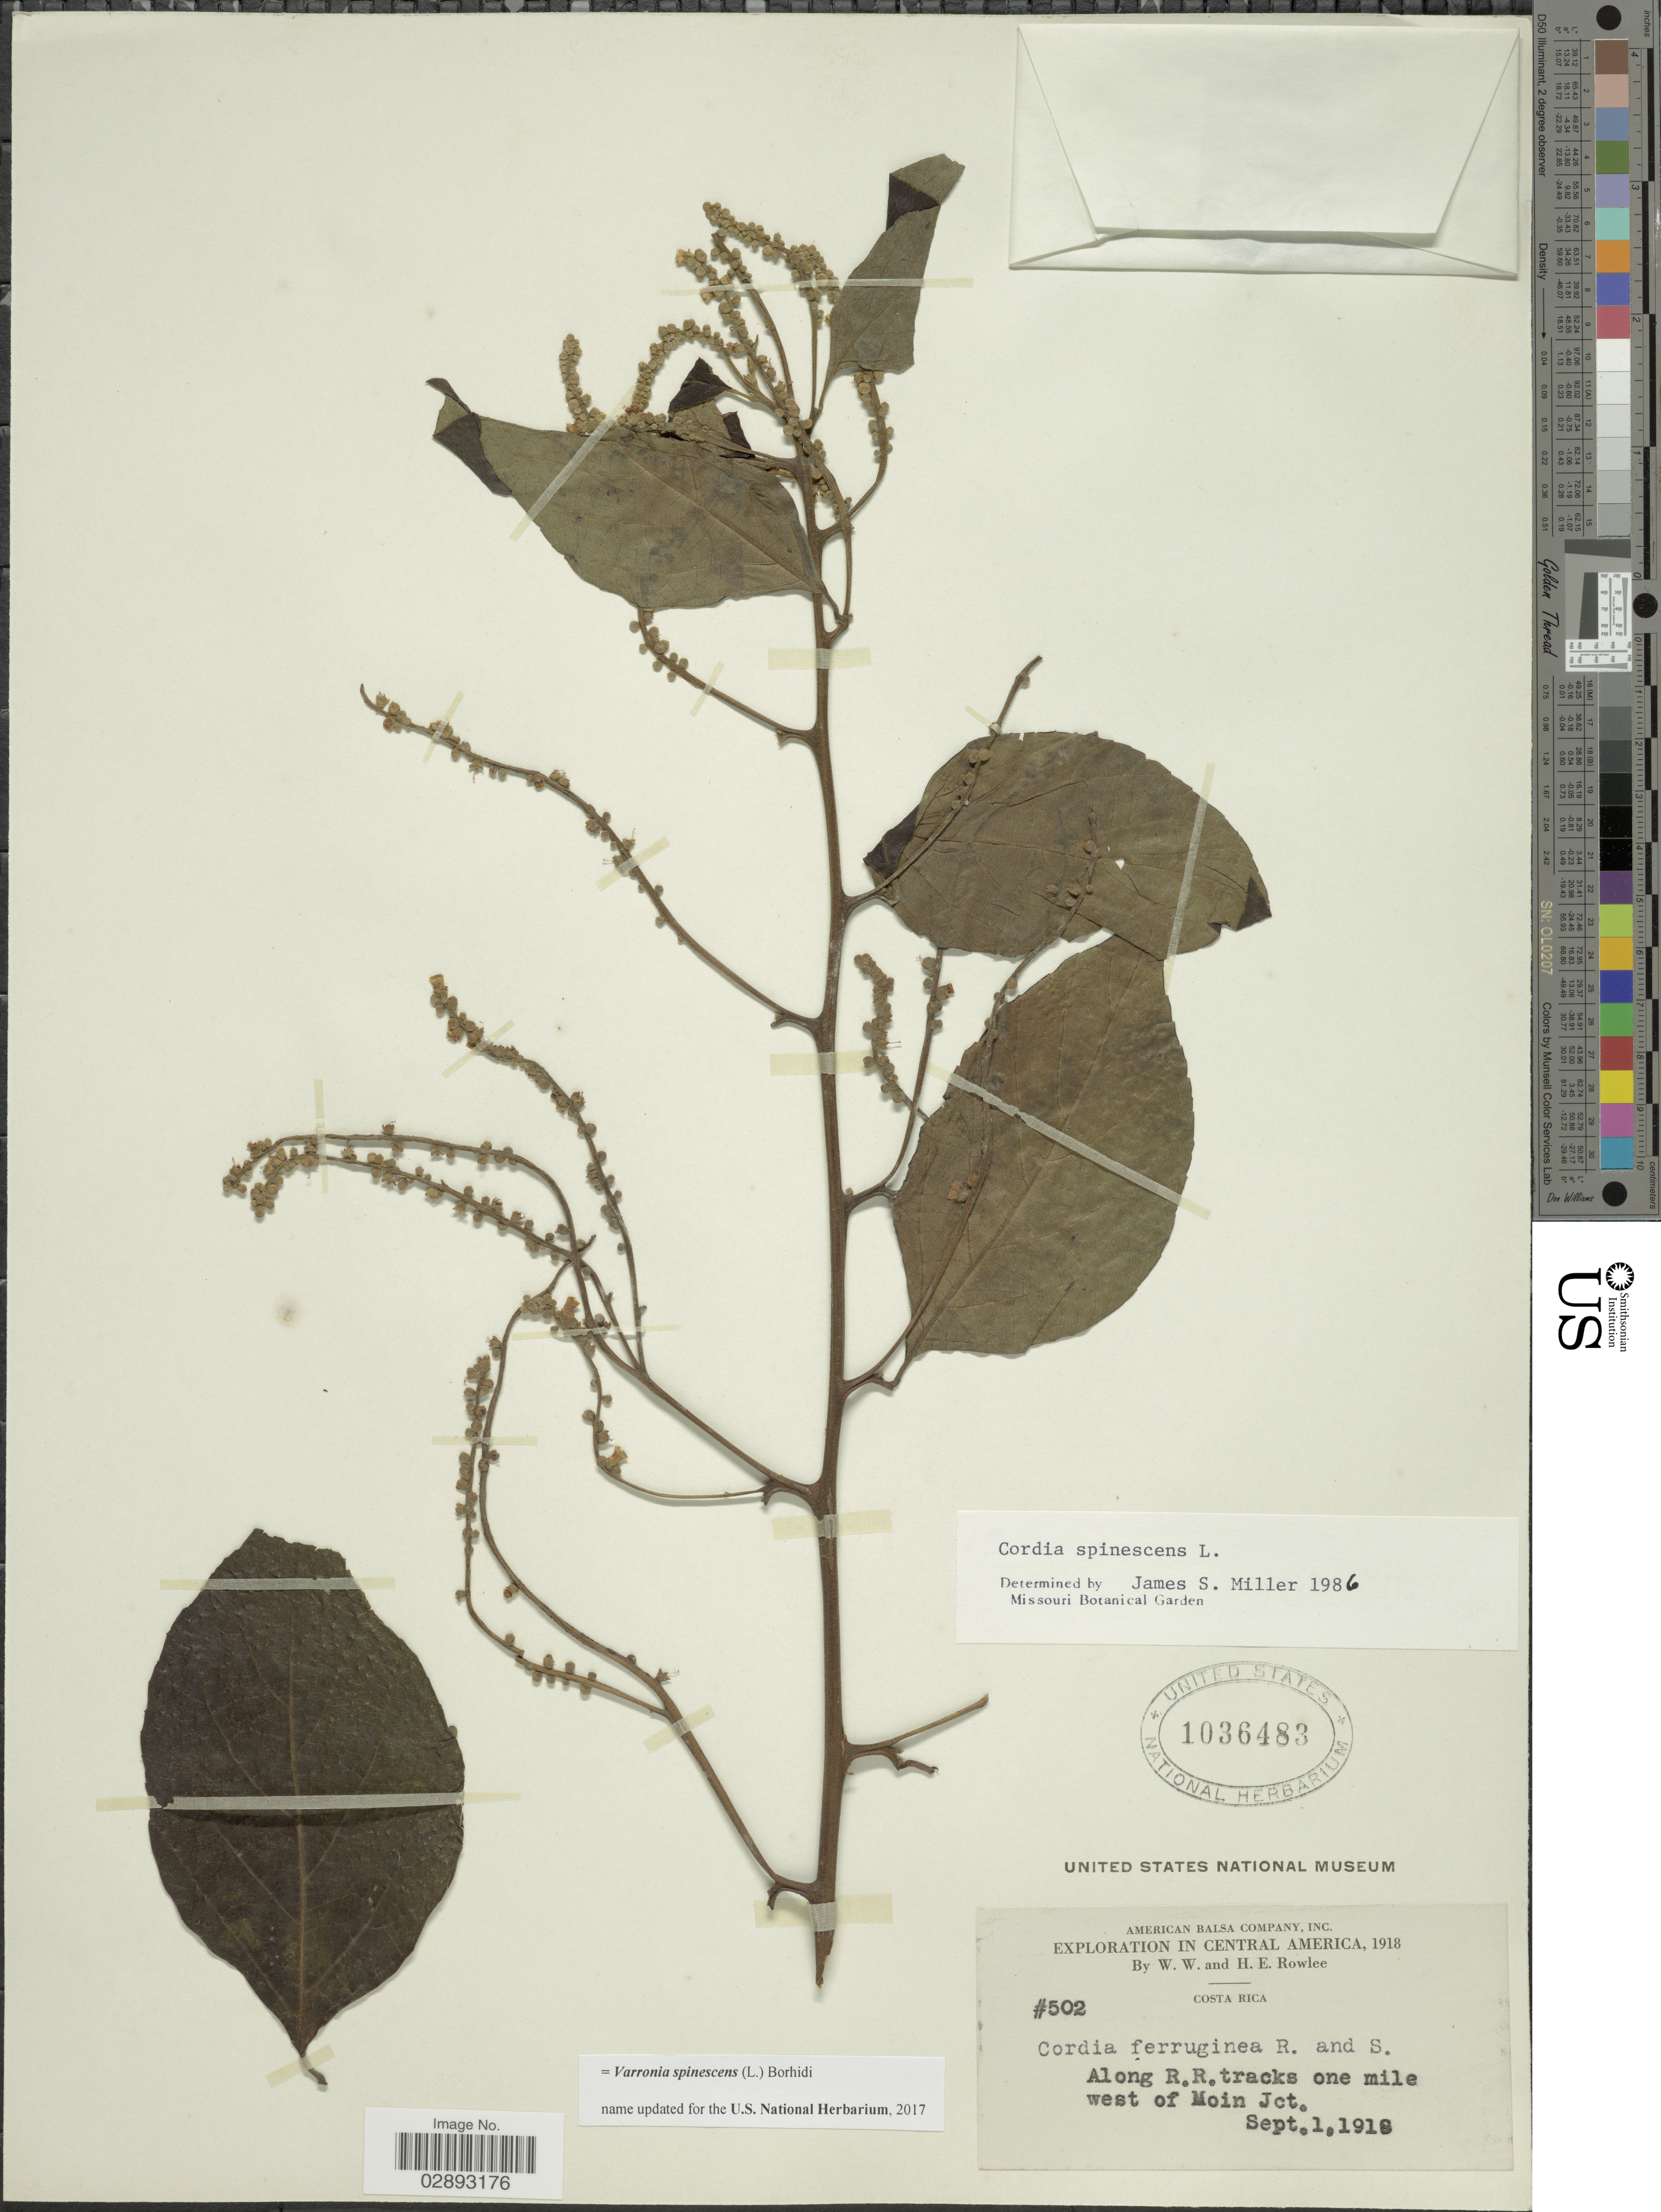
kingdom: Plantae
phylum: Tracheophyta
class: Magnoliopsida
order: Boraginales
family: Cordiaceae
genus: Varronia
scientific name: Varronia spinescens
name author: (L.) Borhidi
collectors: W. W. Rowlee & H. E. Rowlee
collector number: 502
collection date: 1918-09-01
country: Costa Rica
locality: Along R.R. tracks one mile west of Moin Jct.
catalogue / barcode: US 1036483